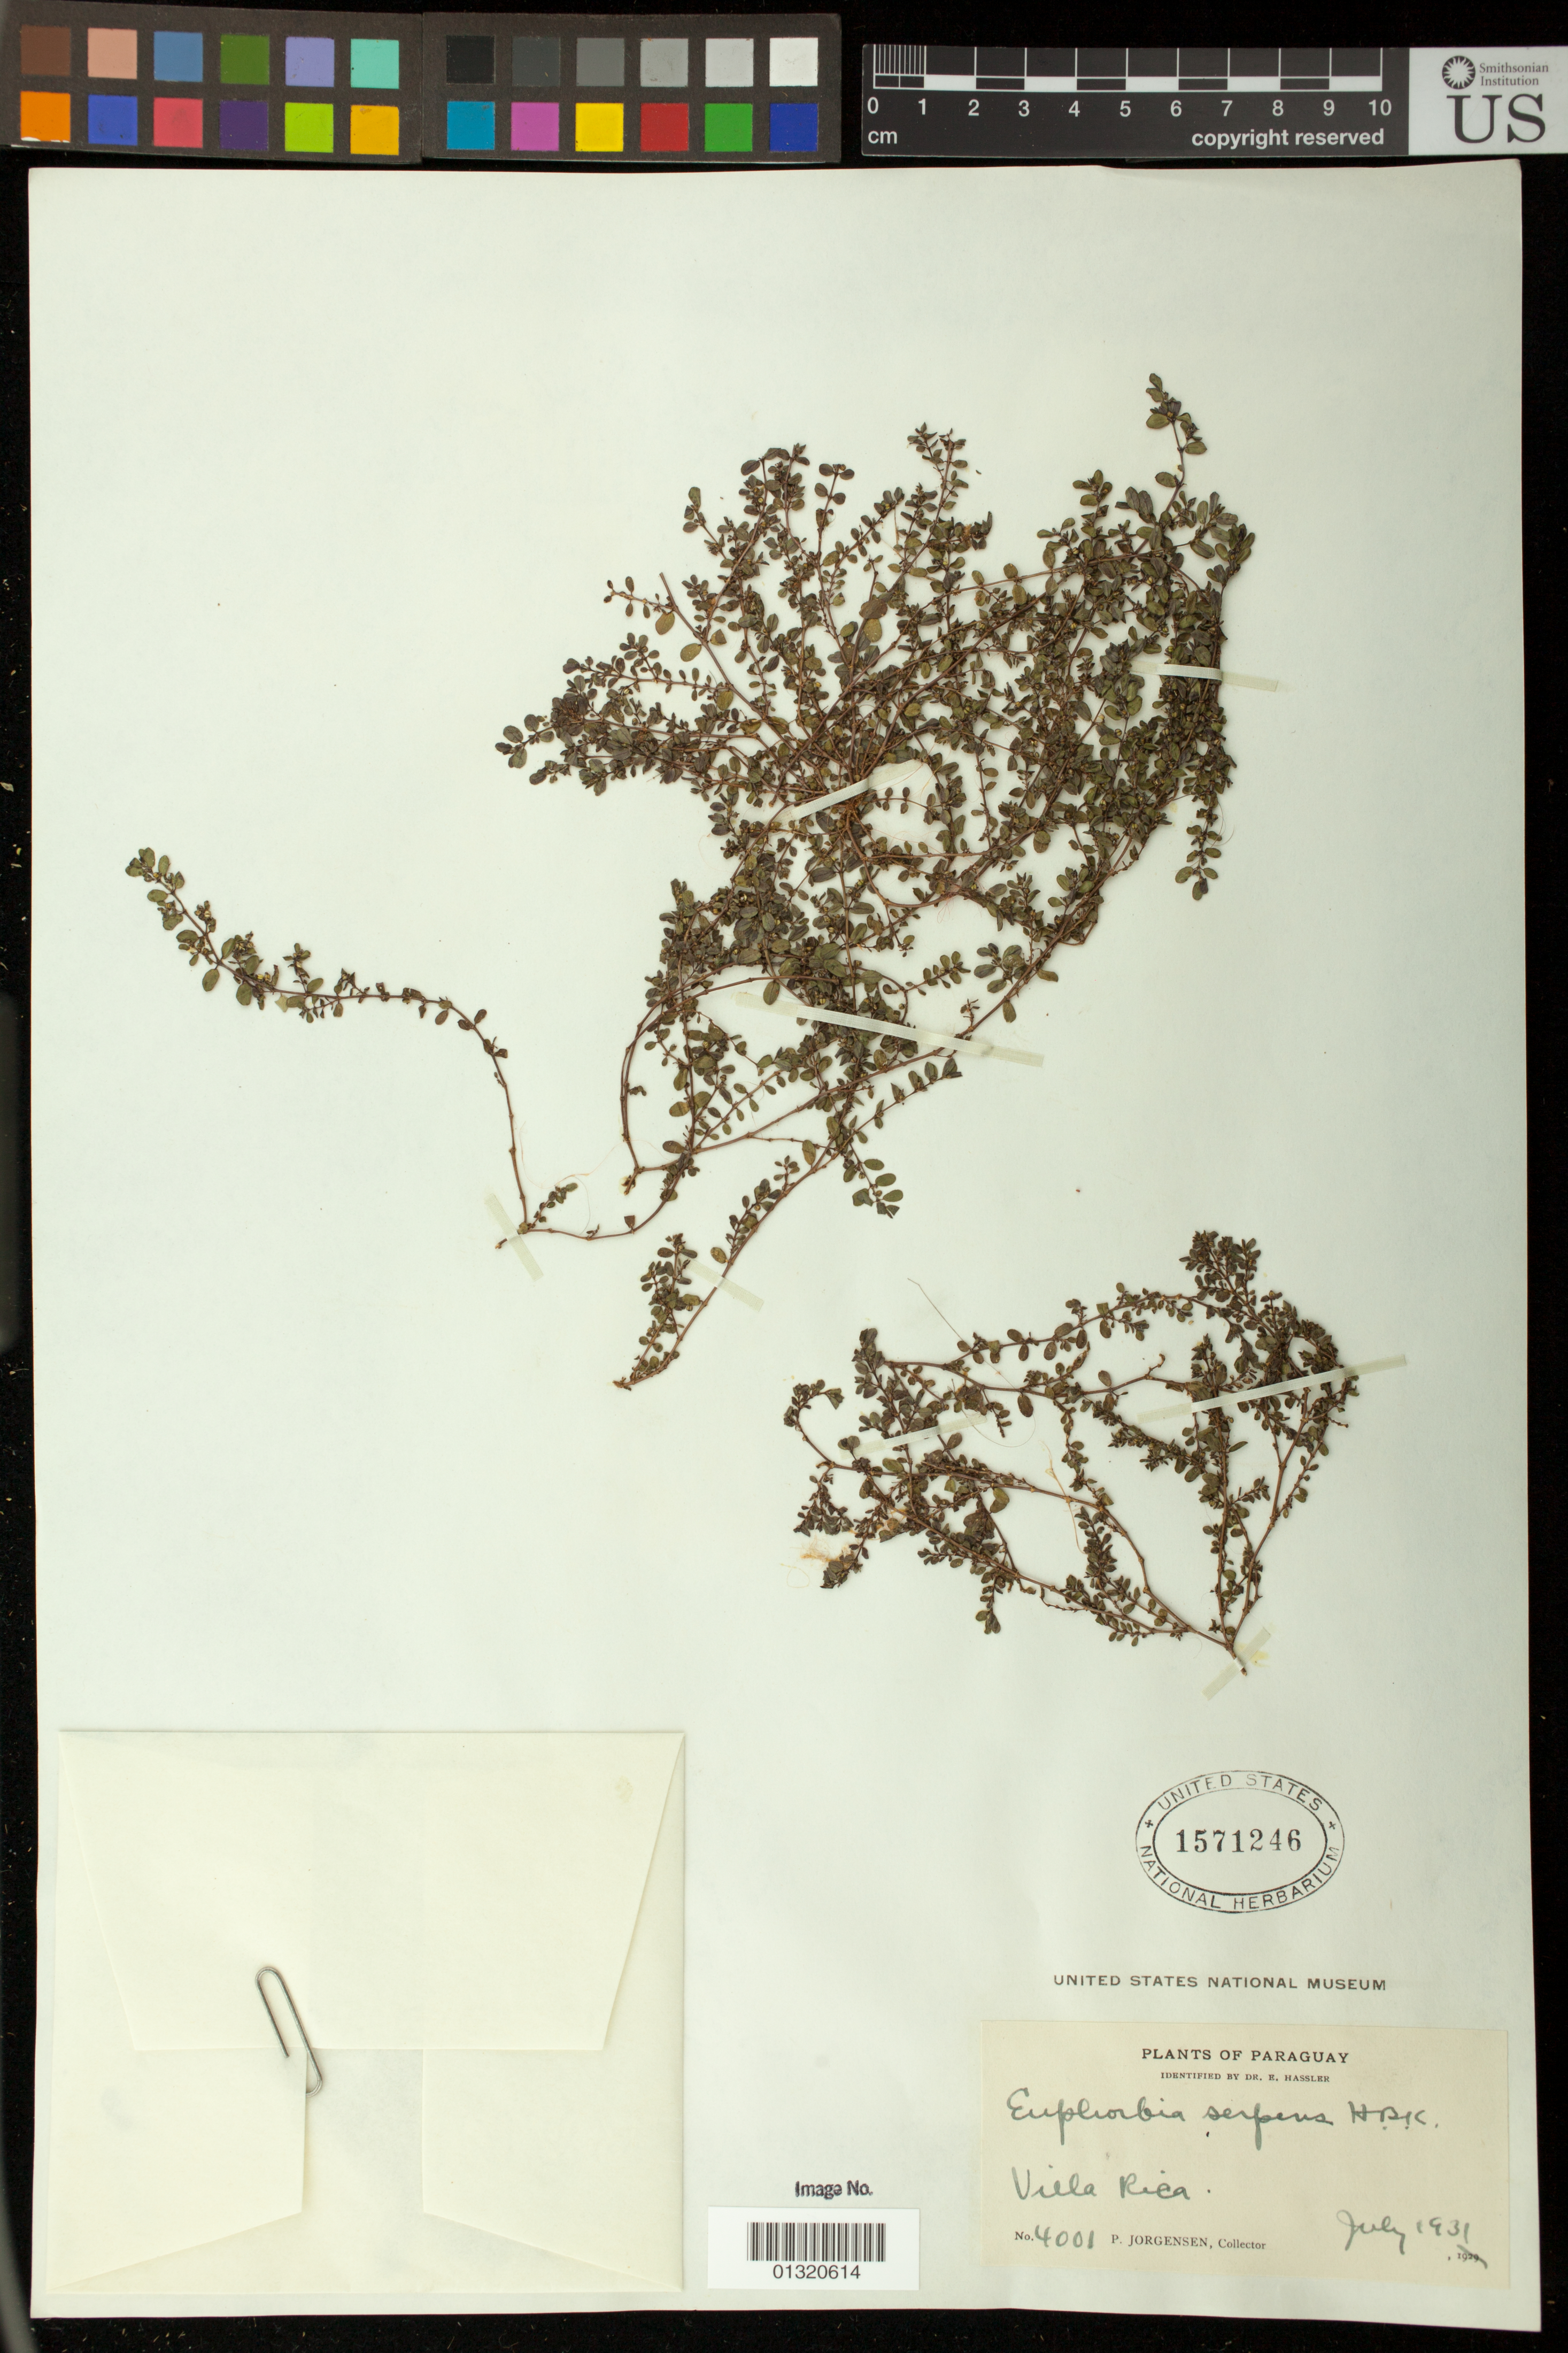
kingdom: Plantae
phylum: Tracheophyta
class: Magnoliopsida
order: Malpighiales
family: Euphorbiaceae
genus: Euphorbia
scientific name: Euphorbia serpens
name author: Kunth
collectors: P. Jorgensen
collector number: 4001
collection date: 1931-07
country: Paraguay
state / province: Guaira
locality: Villa Rica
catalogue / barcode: US 1571246